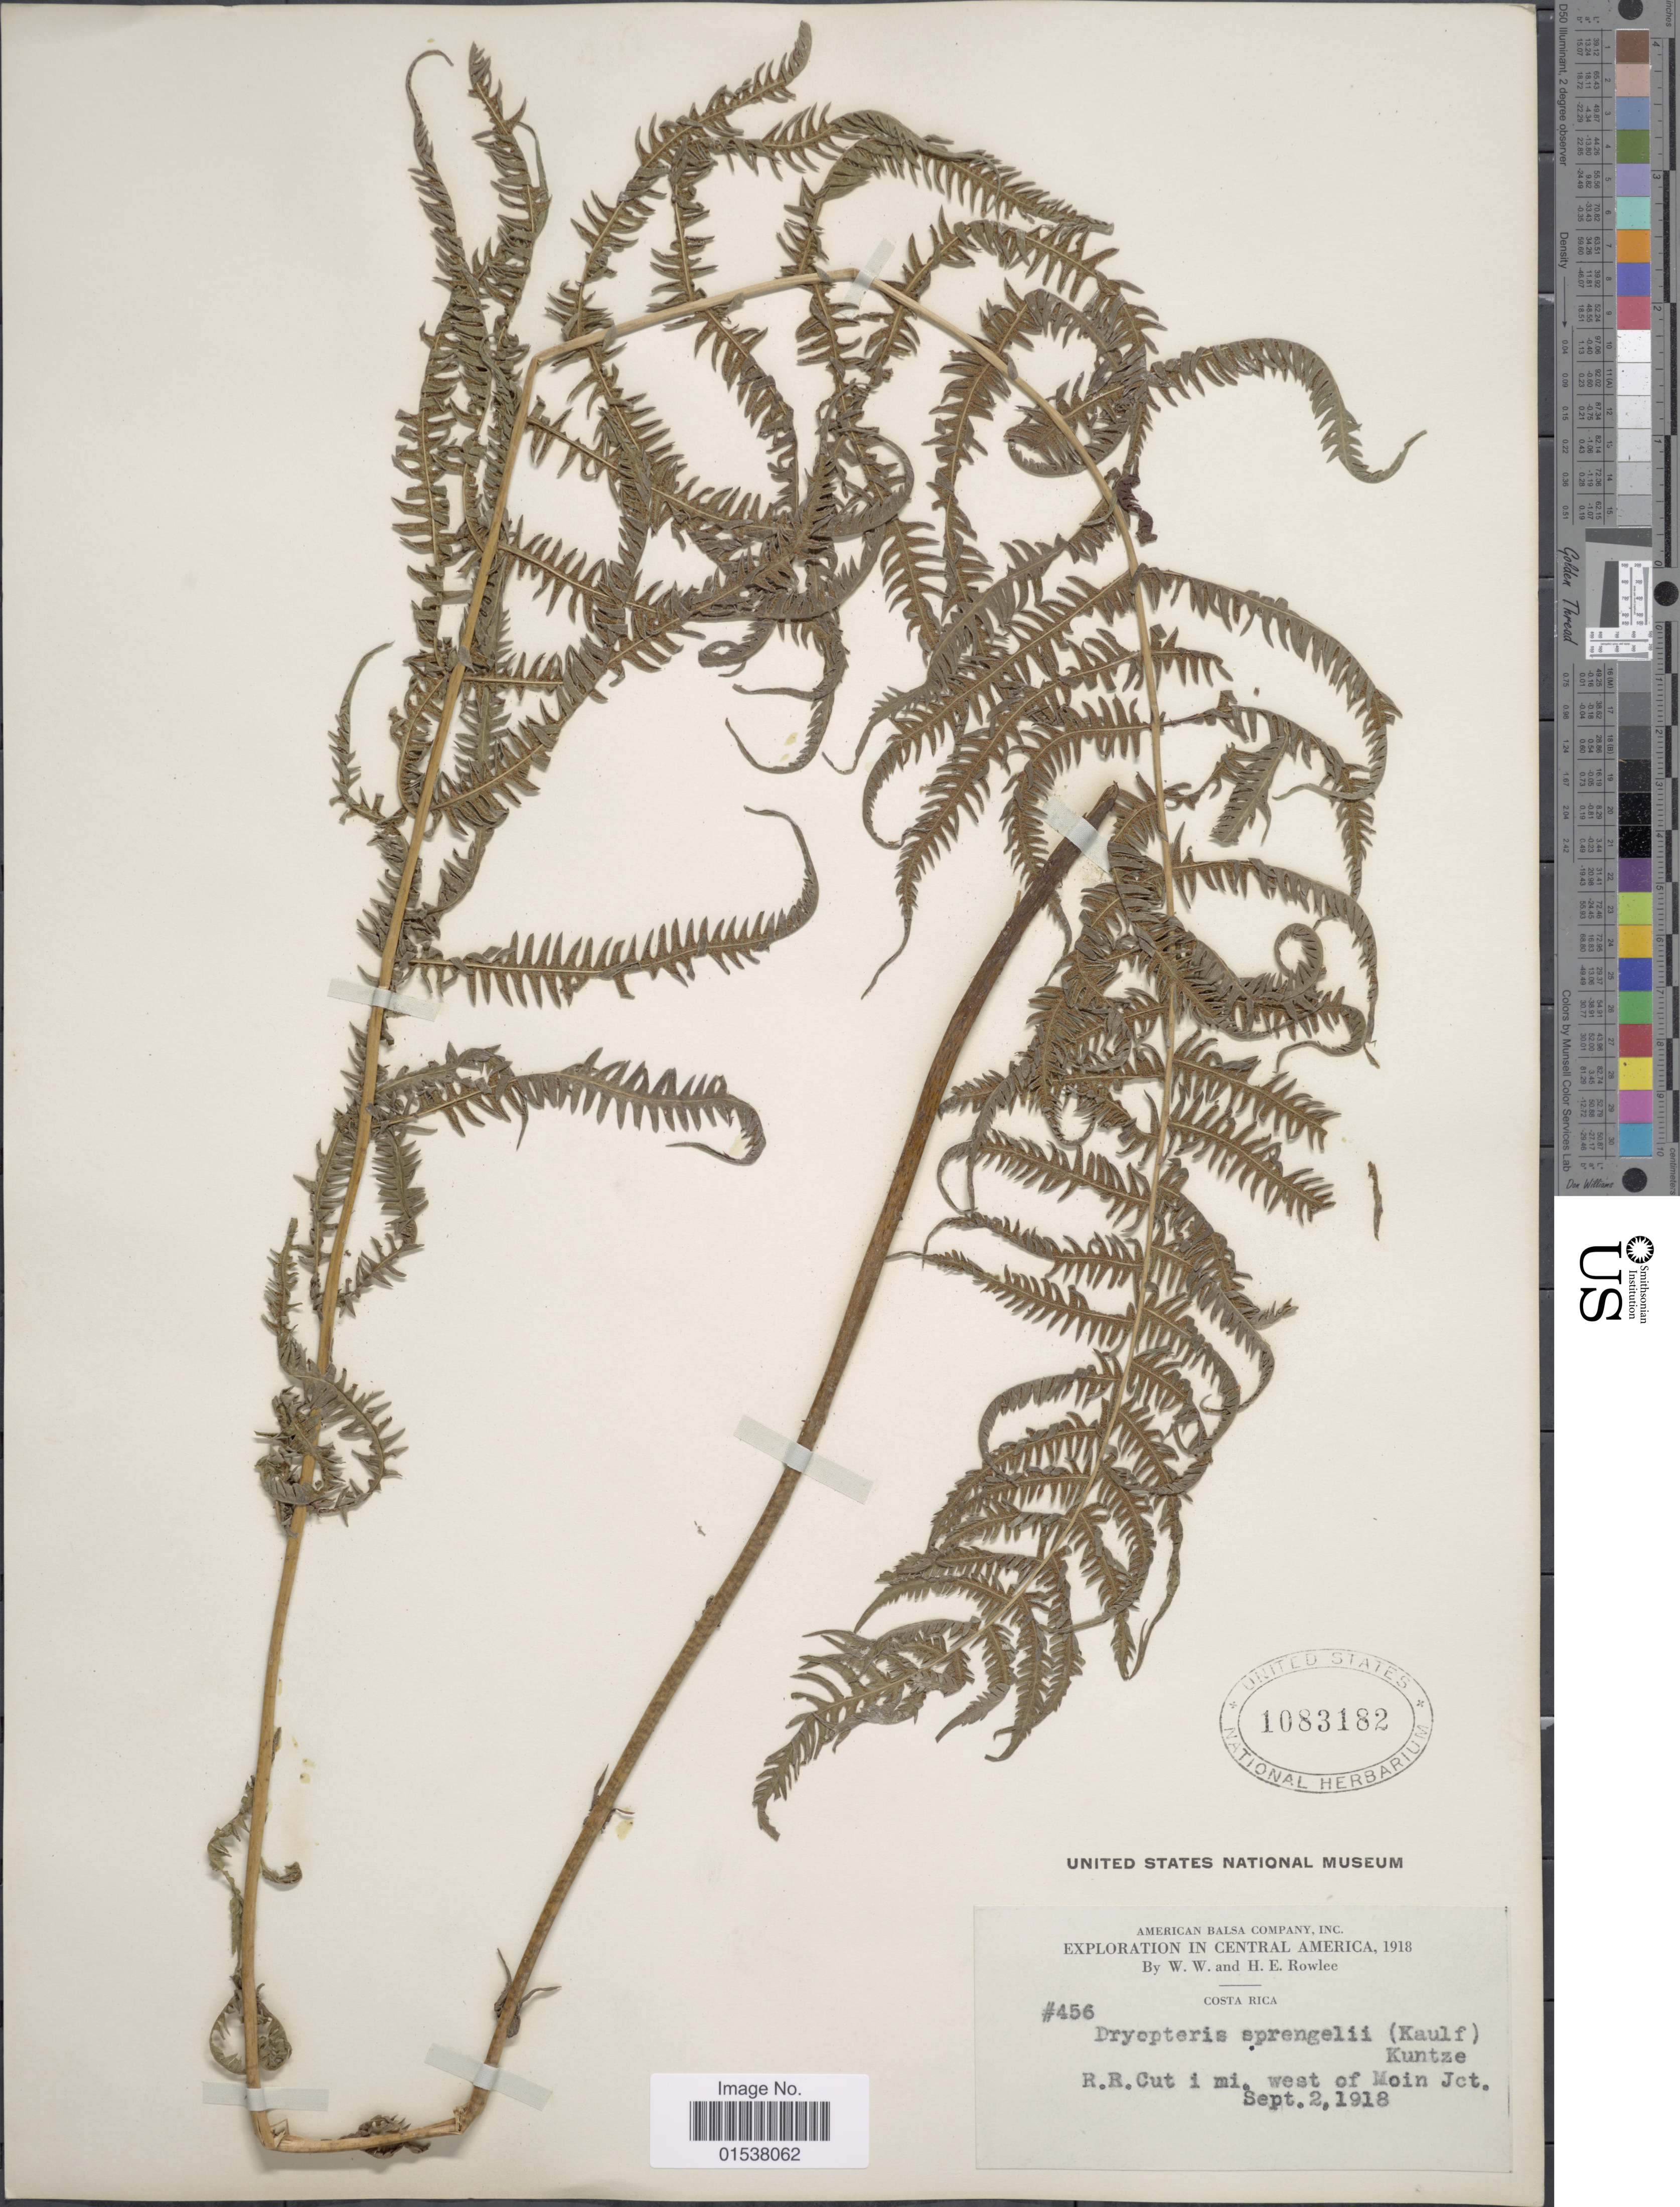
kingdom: Plantae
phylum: Tracheophyta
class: Polypodiopsida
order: Polypodiales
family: Thelypteridaceae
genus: Amauropelta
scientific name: Amauropelta balbisii (Spreng.) comb. nov., ined. 2015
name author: (Spreng.)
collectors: W. W. Rowlee & H. E. Rowlee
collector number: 456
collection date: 1918-09-02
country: Costa Rica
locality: Central America, R.R. Cut 1 mi. west of Moin Jct.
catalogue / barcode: US 1083182